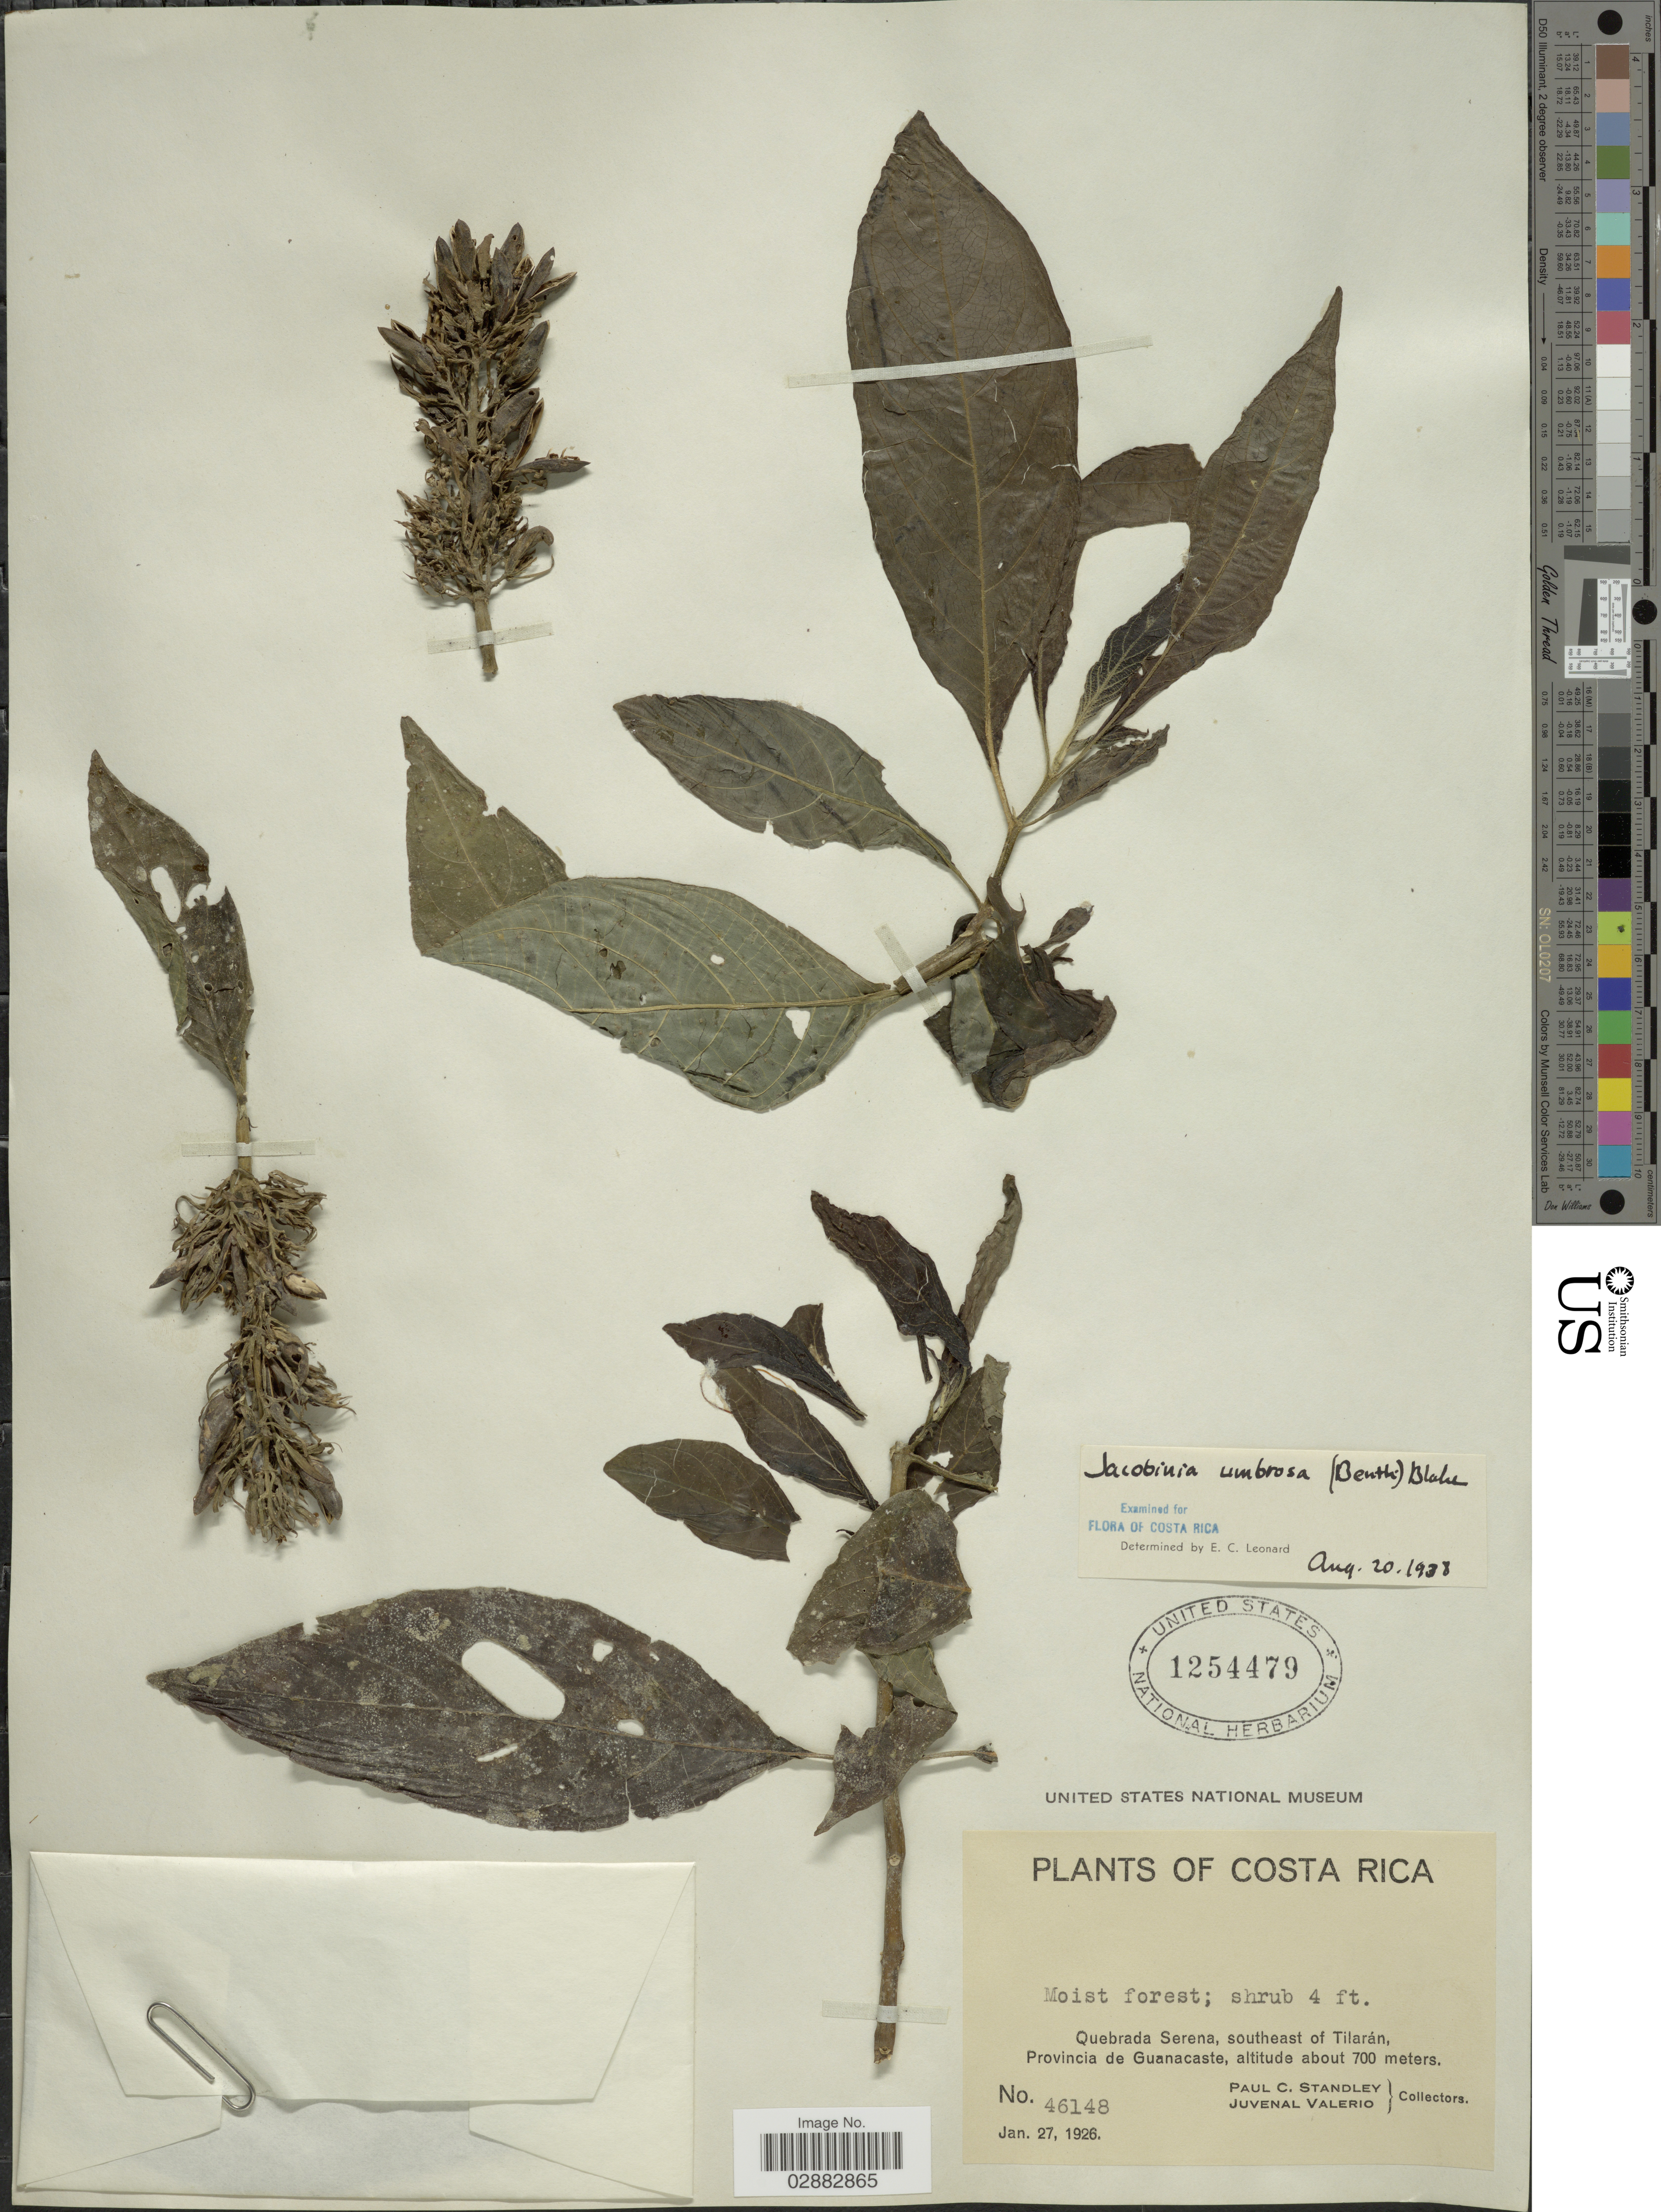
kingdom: Plantae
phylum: Tracheophyta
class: Magnoliopsida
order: Lamiales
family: Acanthaceae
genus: Jacobinia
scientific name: Jacobinia umbrosa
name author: (Benth.) S.F. Blake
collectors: P. C. Standley & J. Valerio R.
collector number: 46148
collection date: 1926-01-27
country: Costa Rica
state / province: Guanacaste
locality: Quebrada Serena, southeast of Tilarán, Provincia de Guanacaste.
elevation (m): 700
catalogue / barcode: US 1254479